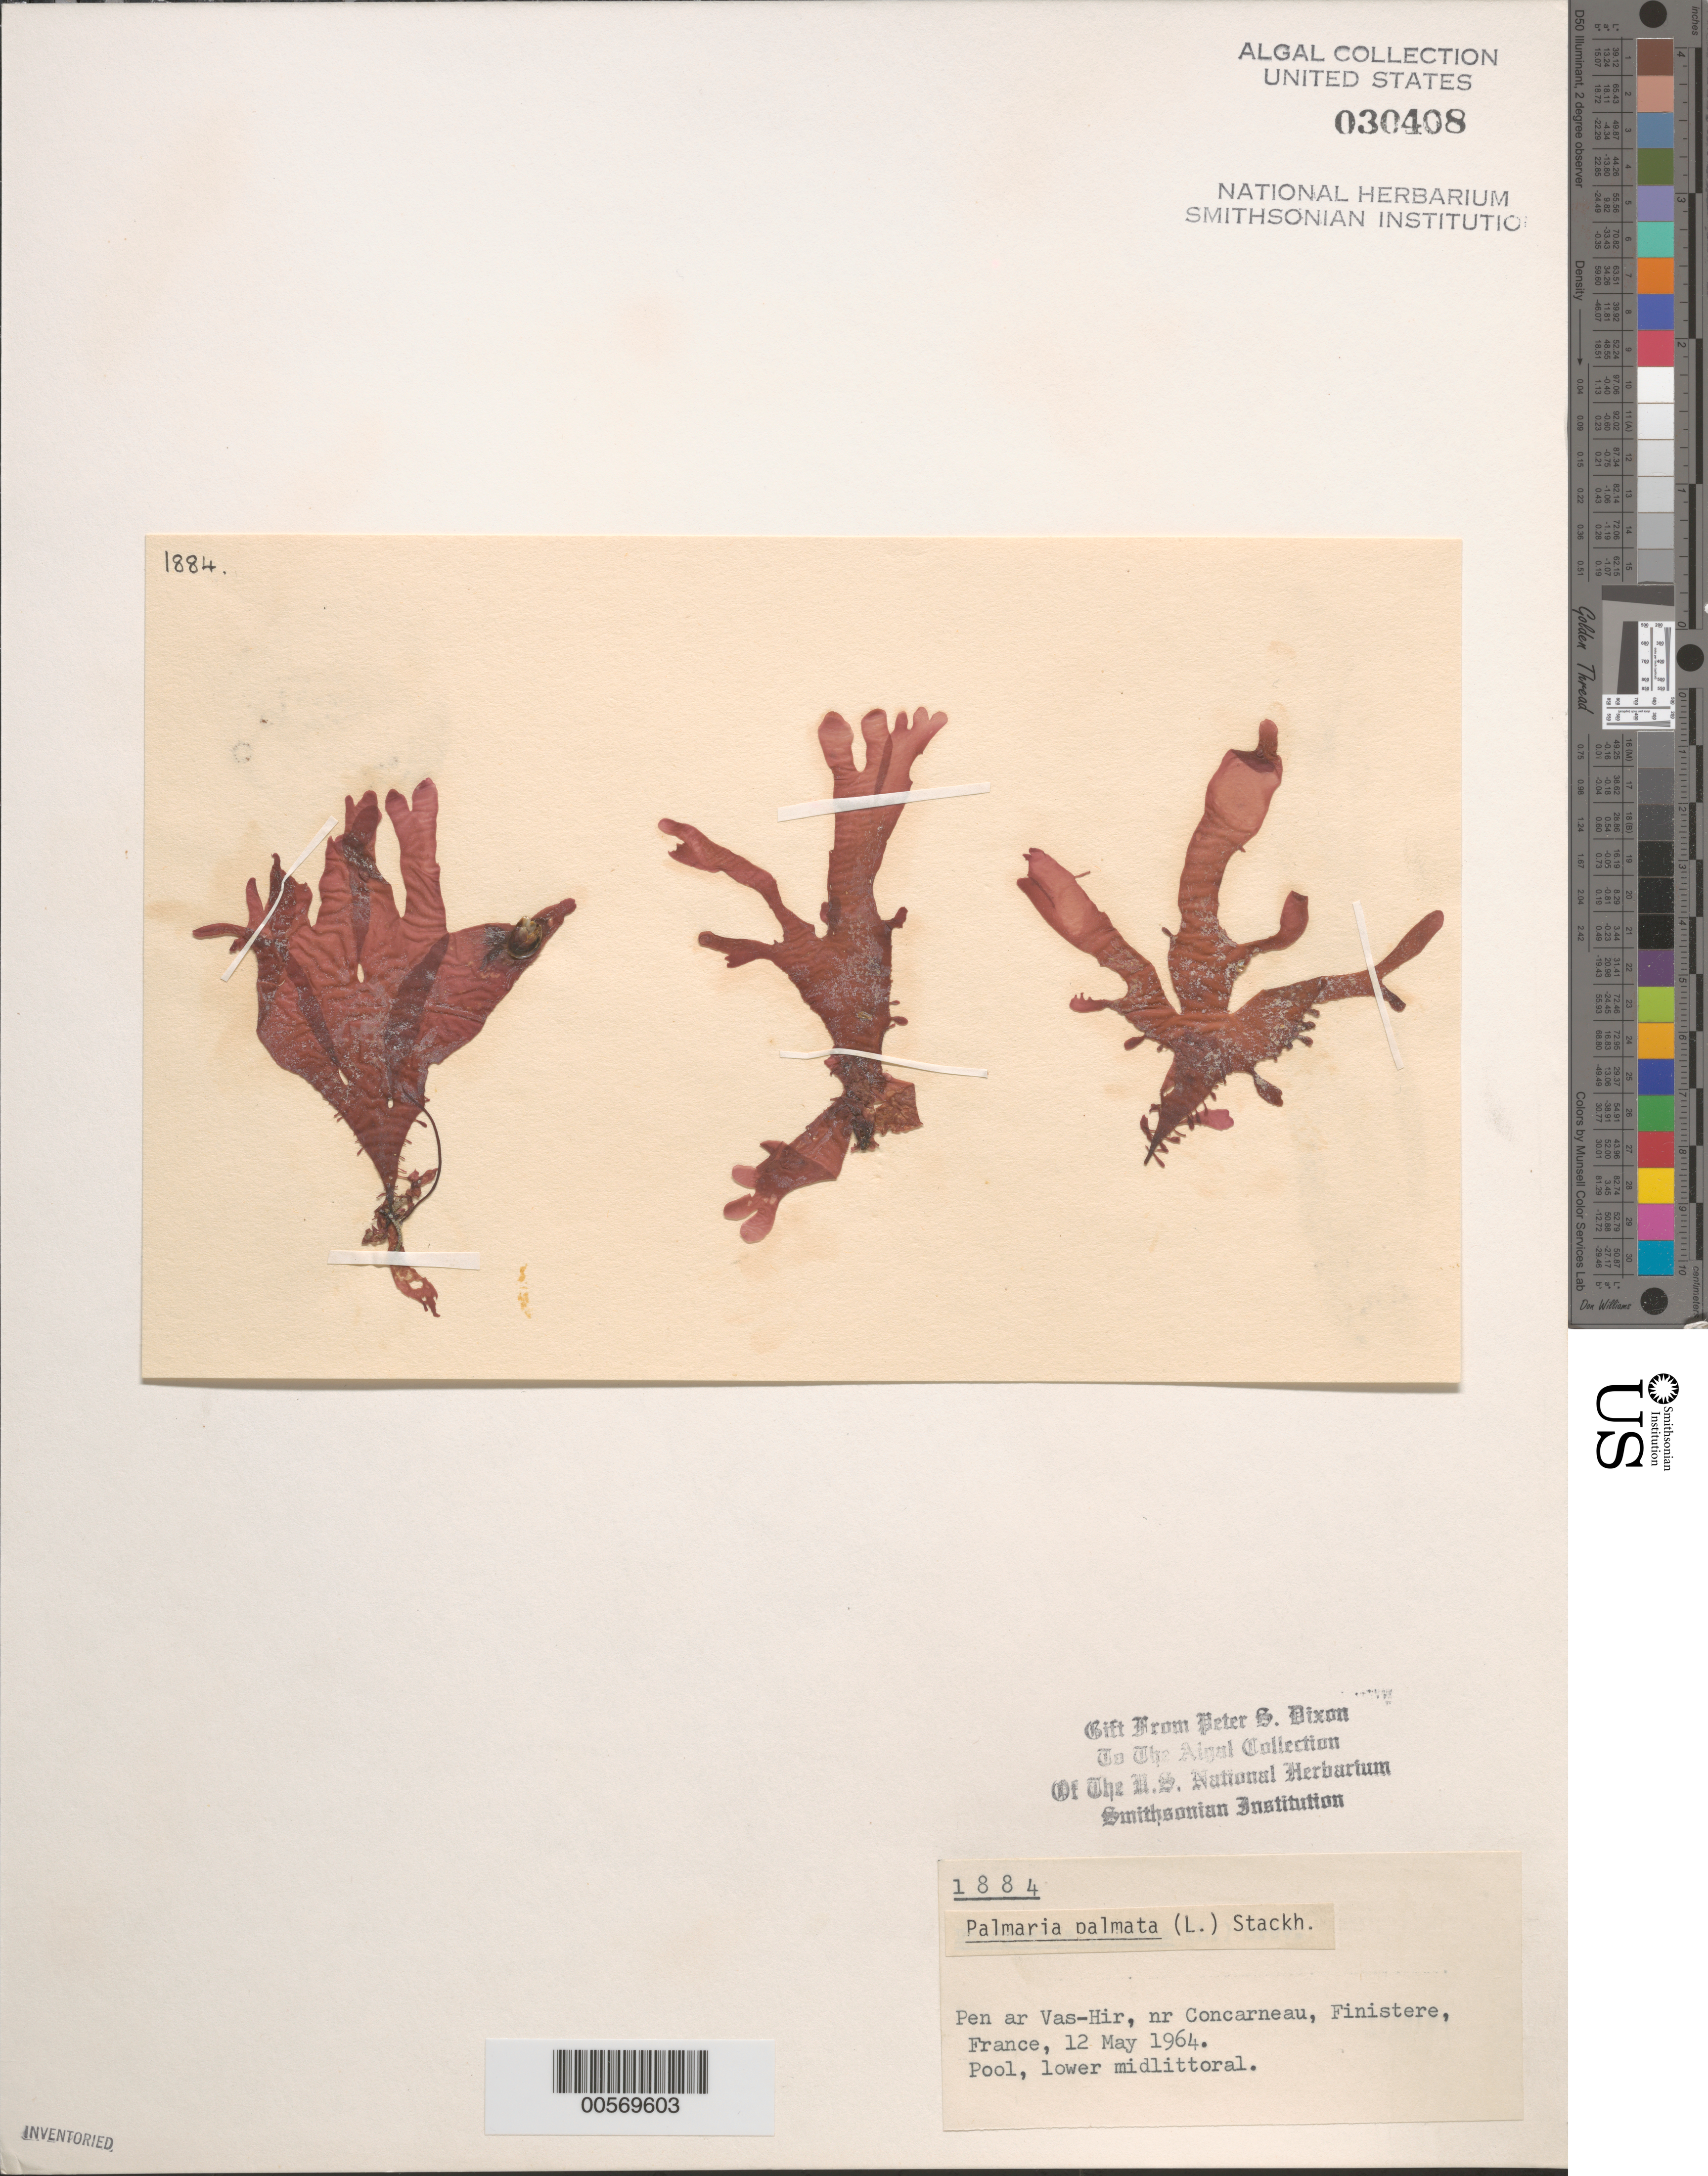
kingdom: Plantae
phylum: Rhodophyta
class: Florideophyceae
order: Palmariales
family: Palmariaceae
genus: Palmaria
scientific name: Palmaria palmata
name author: (L.) F. Weber & D. Mohr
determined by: Dixon, P. S.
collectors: P. S. Dixon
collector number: PSD 1884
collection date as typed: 12 May 1964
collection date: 1964-05-12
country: France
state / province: Bretagne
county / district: Finistère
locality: Pen ar vas-hir, near concarneau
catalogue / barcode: US 30408